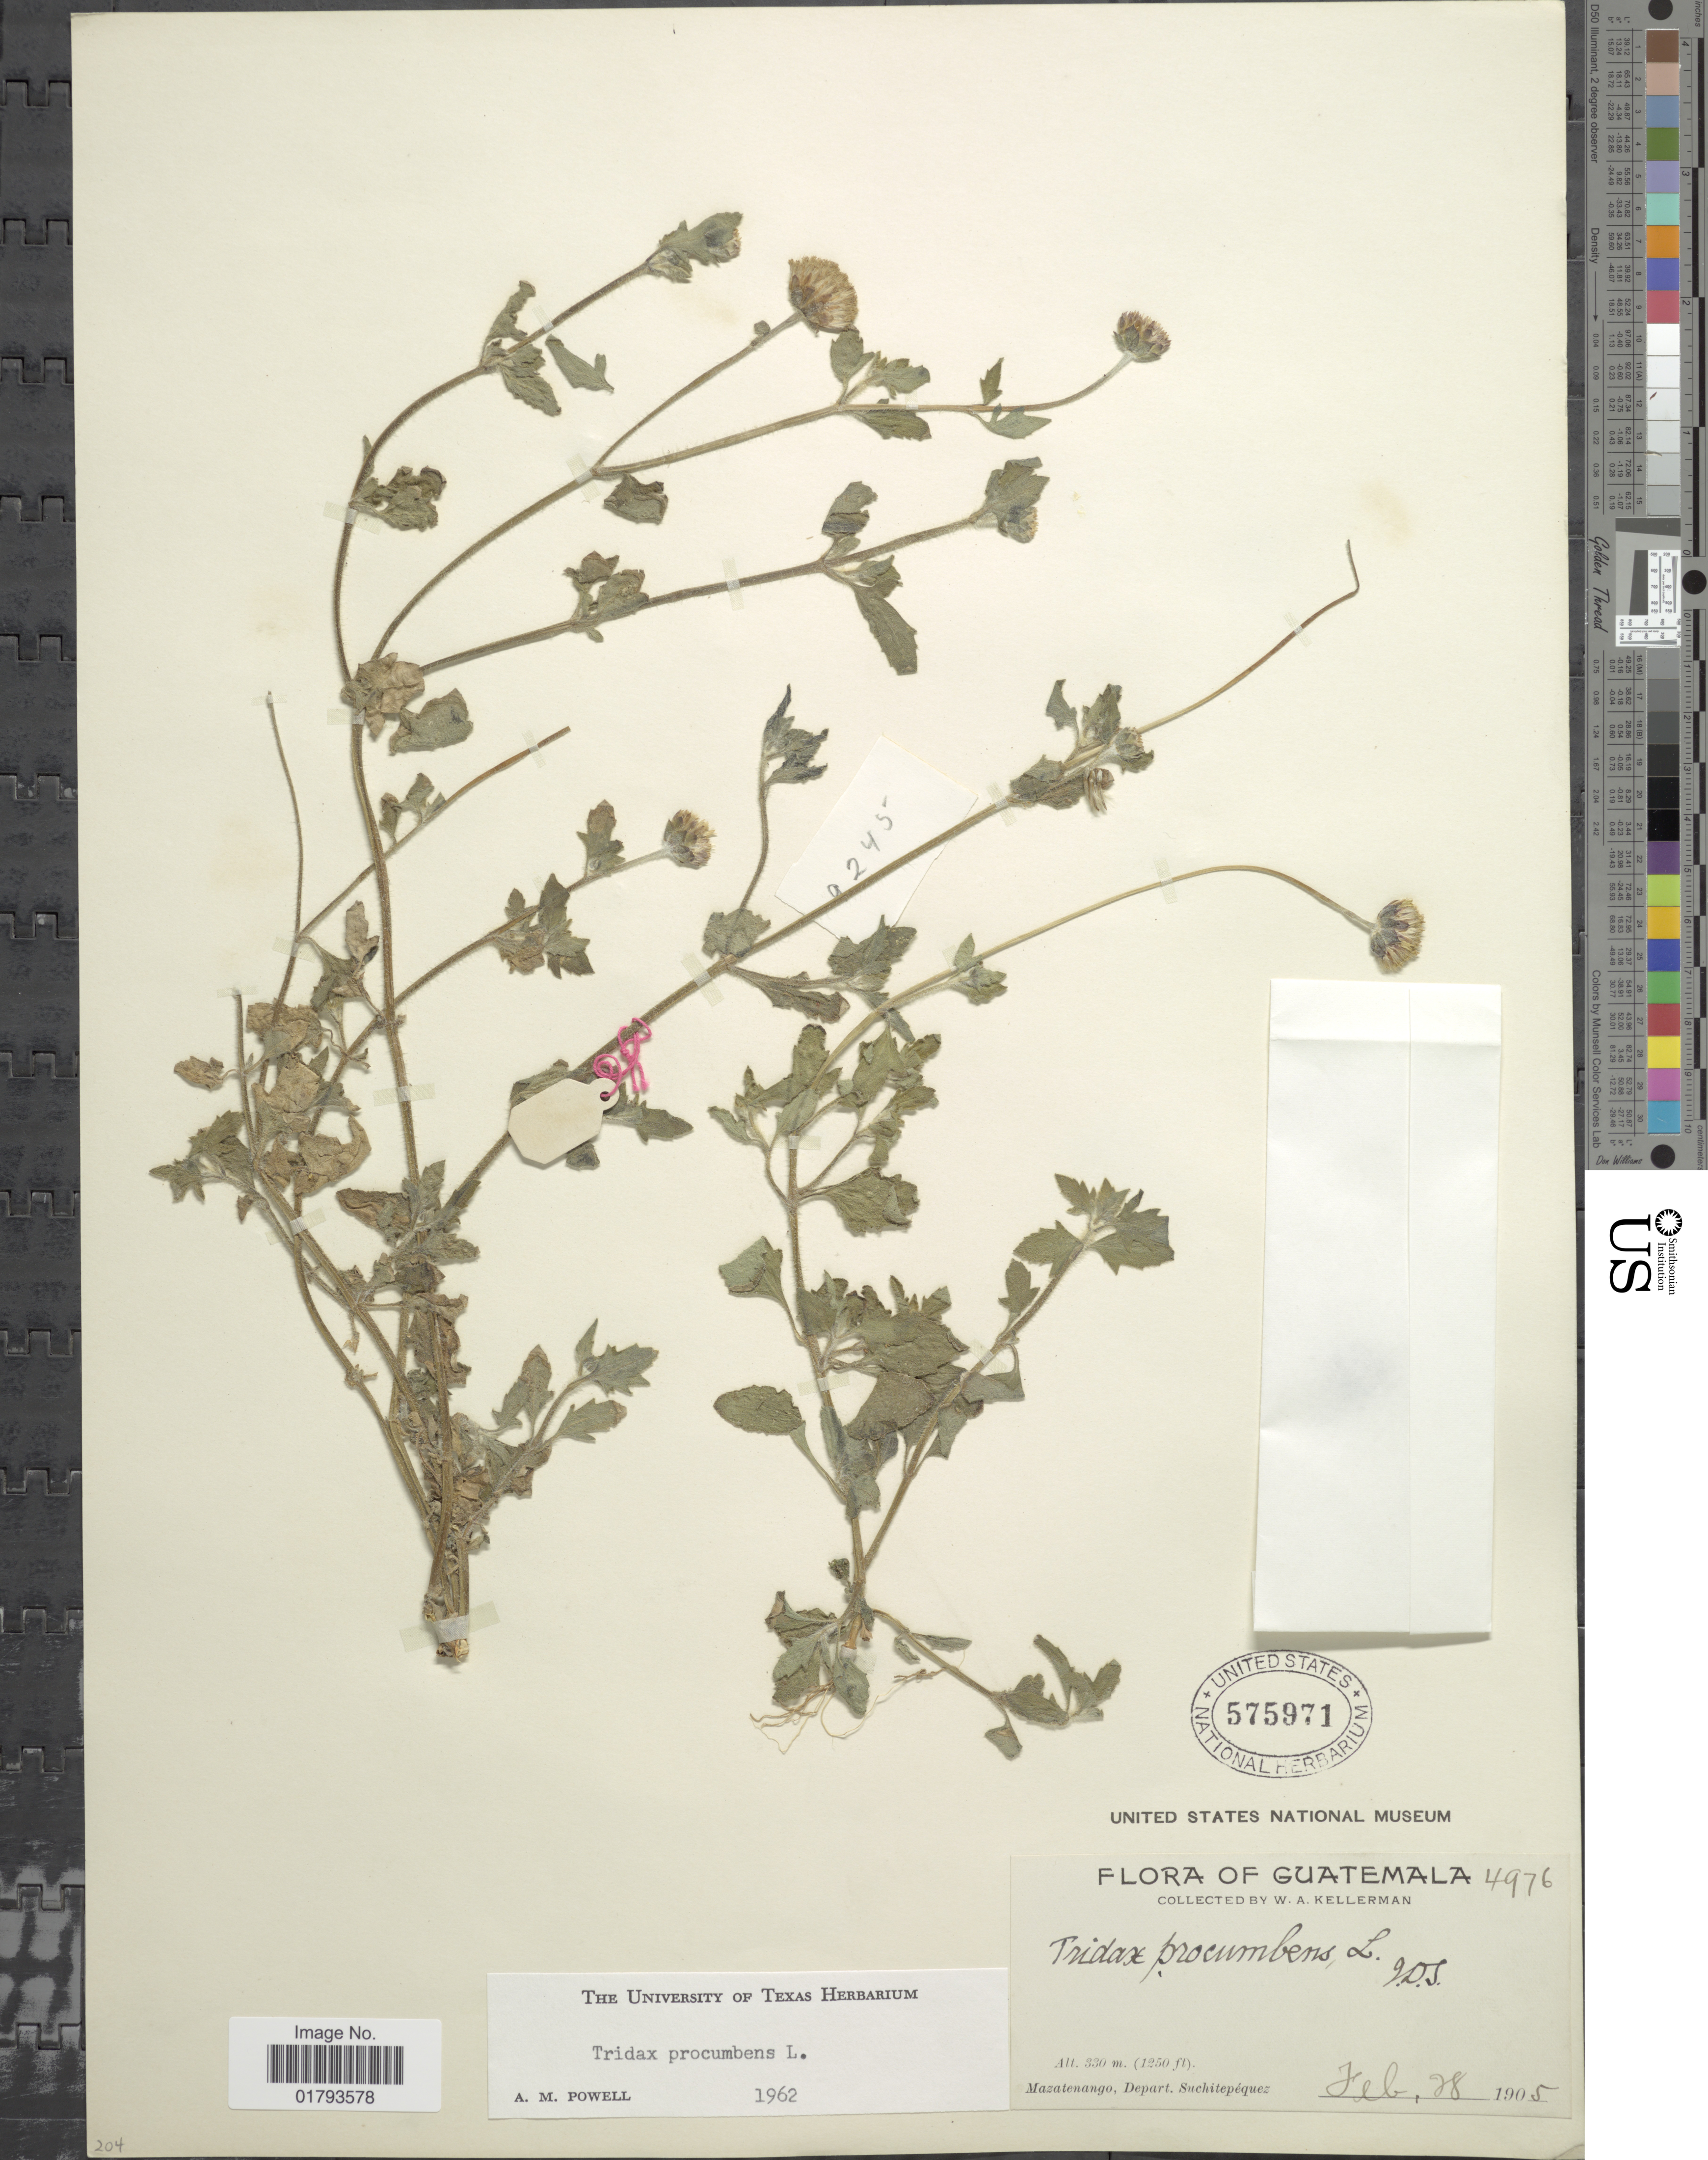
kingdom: Plantae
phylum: Tracheophyta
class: Magnoliopsida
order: Asterales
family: Asteraceae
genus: Tridax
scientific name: Tridax procumbens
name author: L.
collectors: W. Kellerman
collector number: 4976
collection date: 1905-02-28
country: Guatemala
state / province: Suchitepéquez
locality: Mazatenango, Depart. Suchitepequez.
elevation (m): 330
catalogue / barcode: US 575971